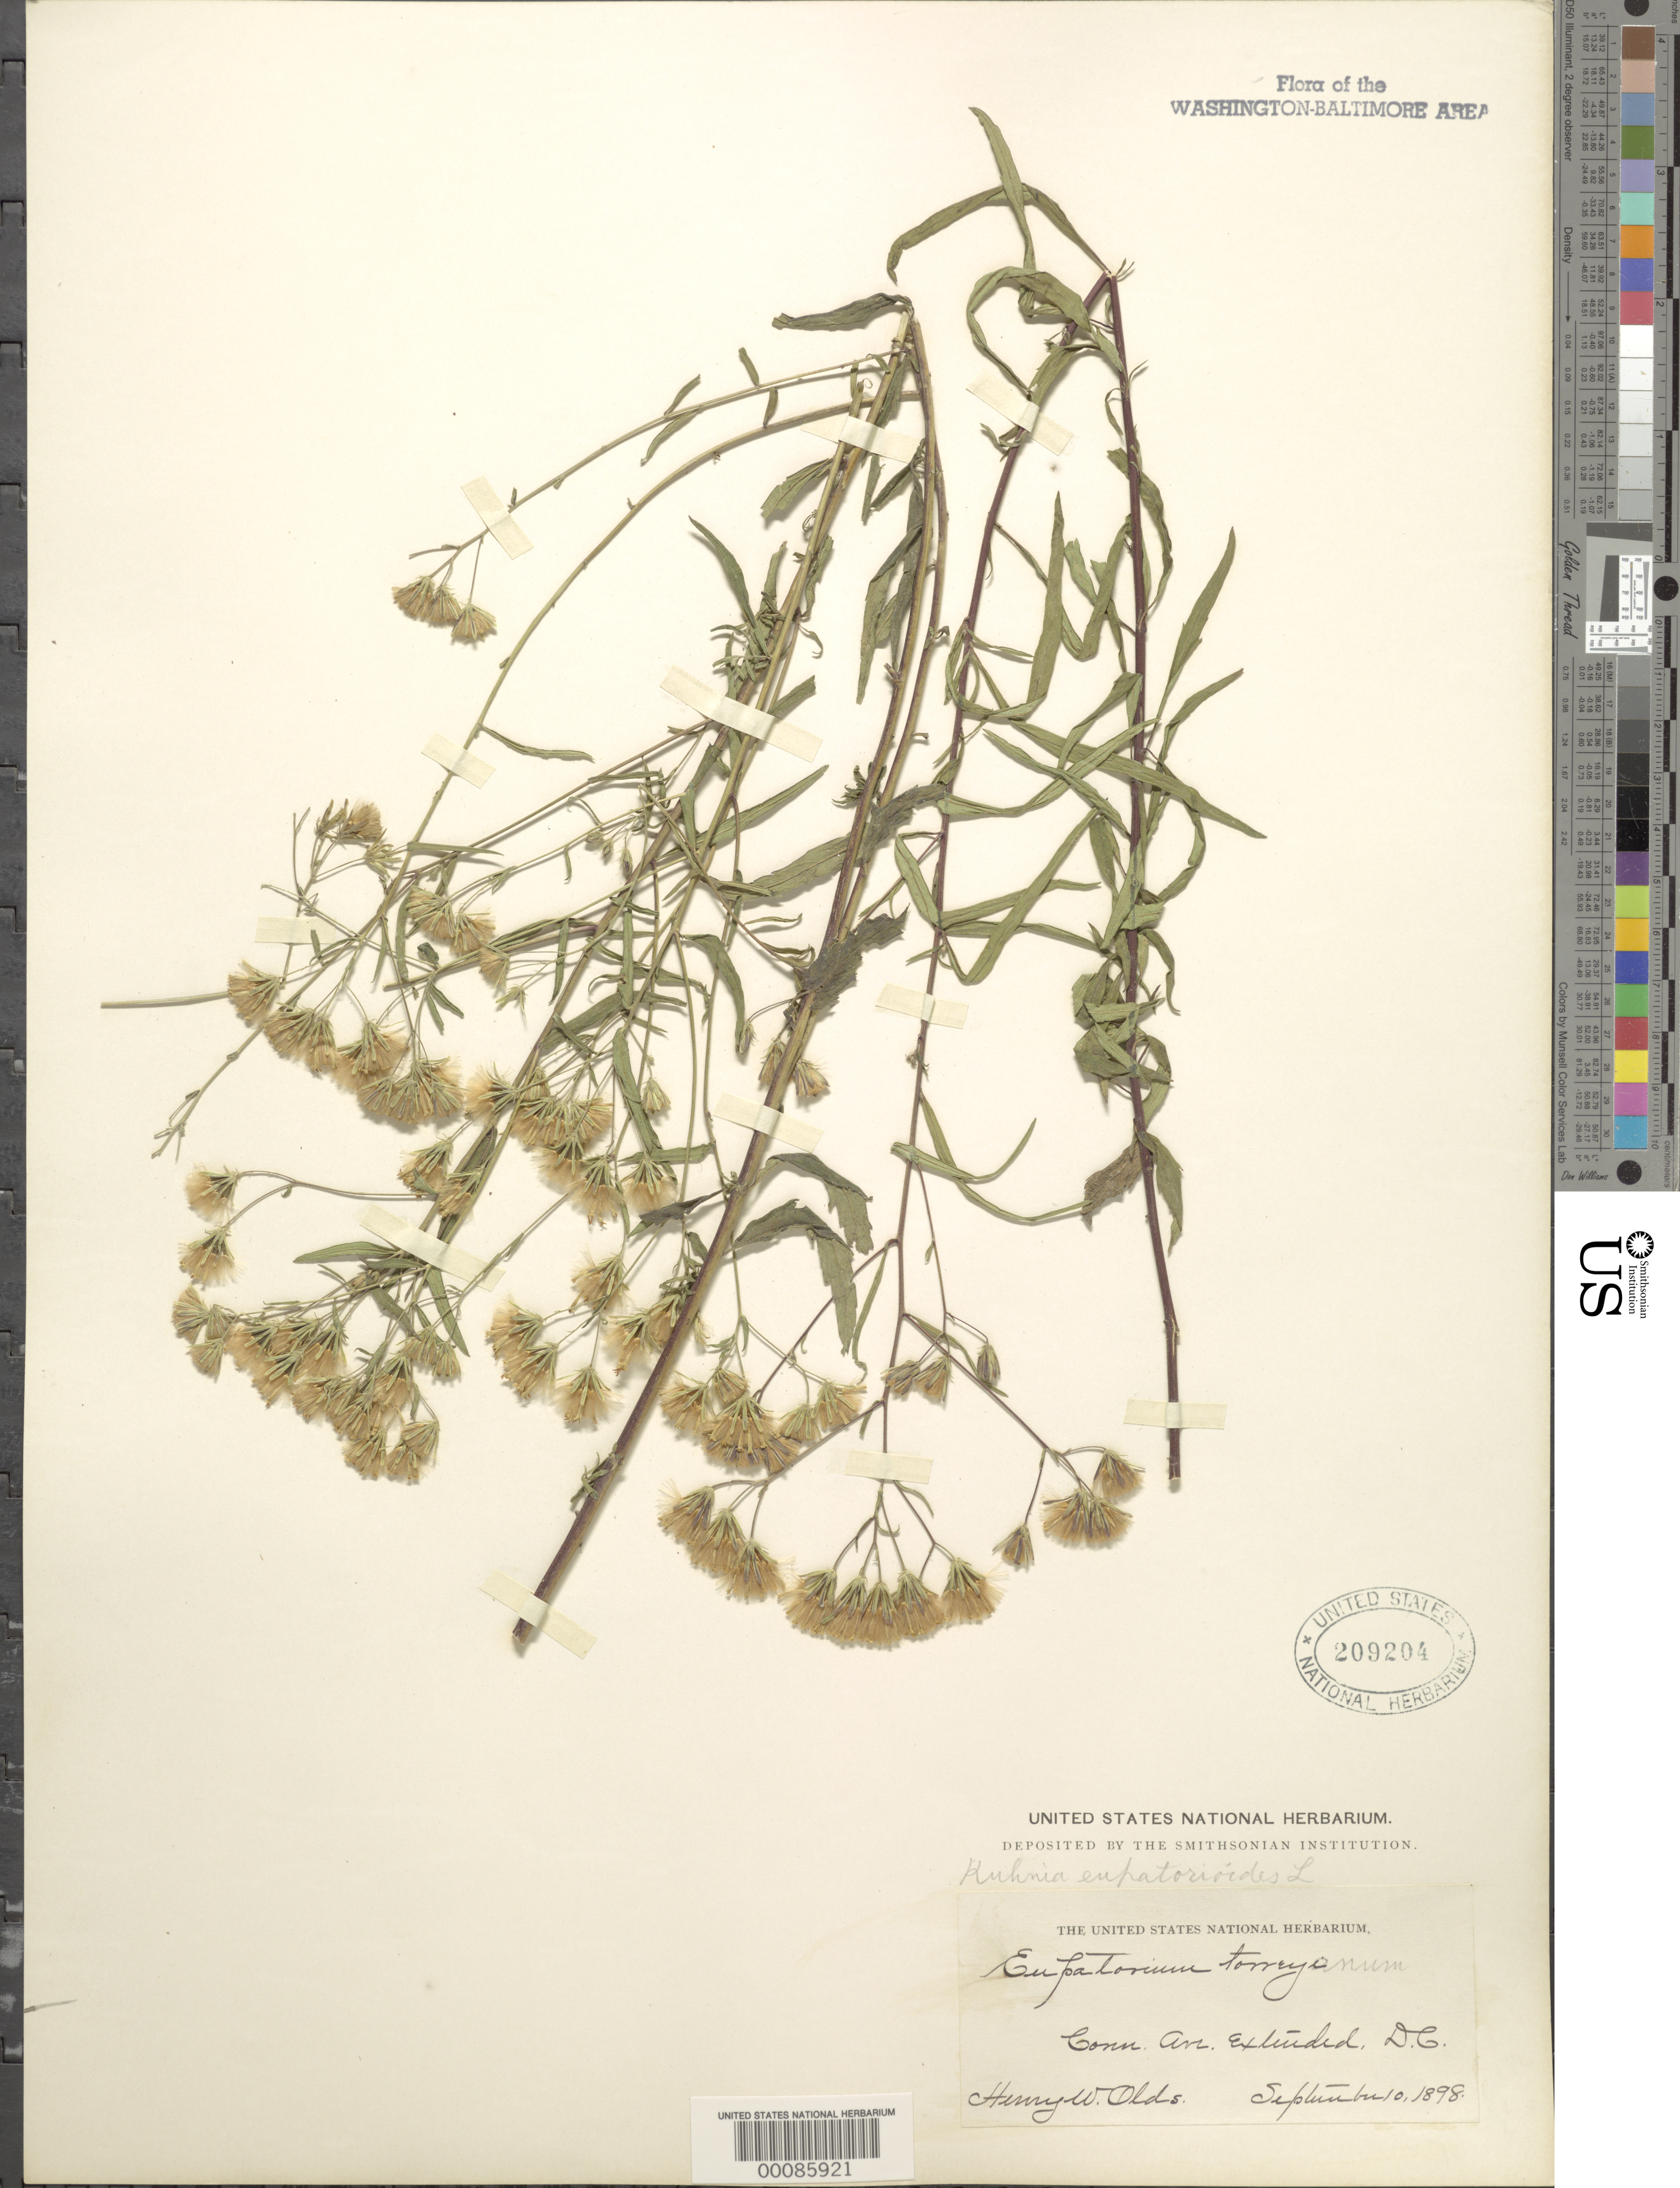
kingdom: Plantae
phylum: Tracheophyta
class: Magnoliopsida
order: Asterales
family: Asteraceae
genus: Brickellia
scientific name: Brickellia eupatorioides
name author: (L.) Shinners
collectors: H. W. Olds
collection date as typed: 10 Sep 1898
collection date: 1898-09-10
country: United States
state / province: District of Columbia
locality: Conn. Ave. ext.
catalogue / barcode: US 209204